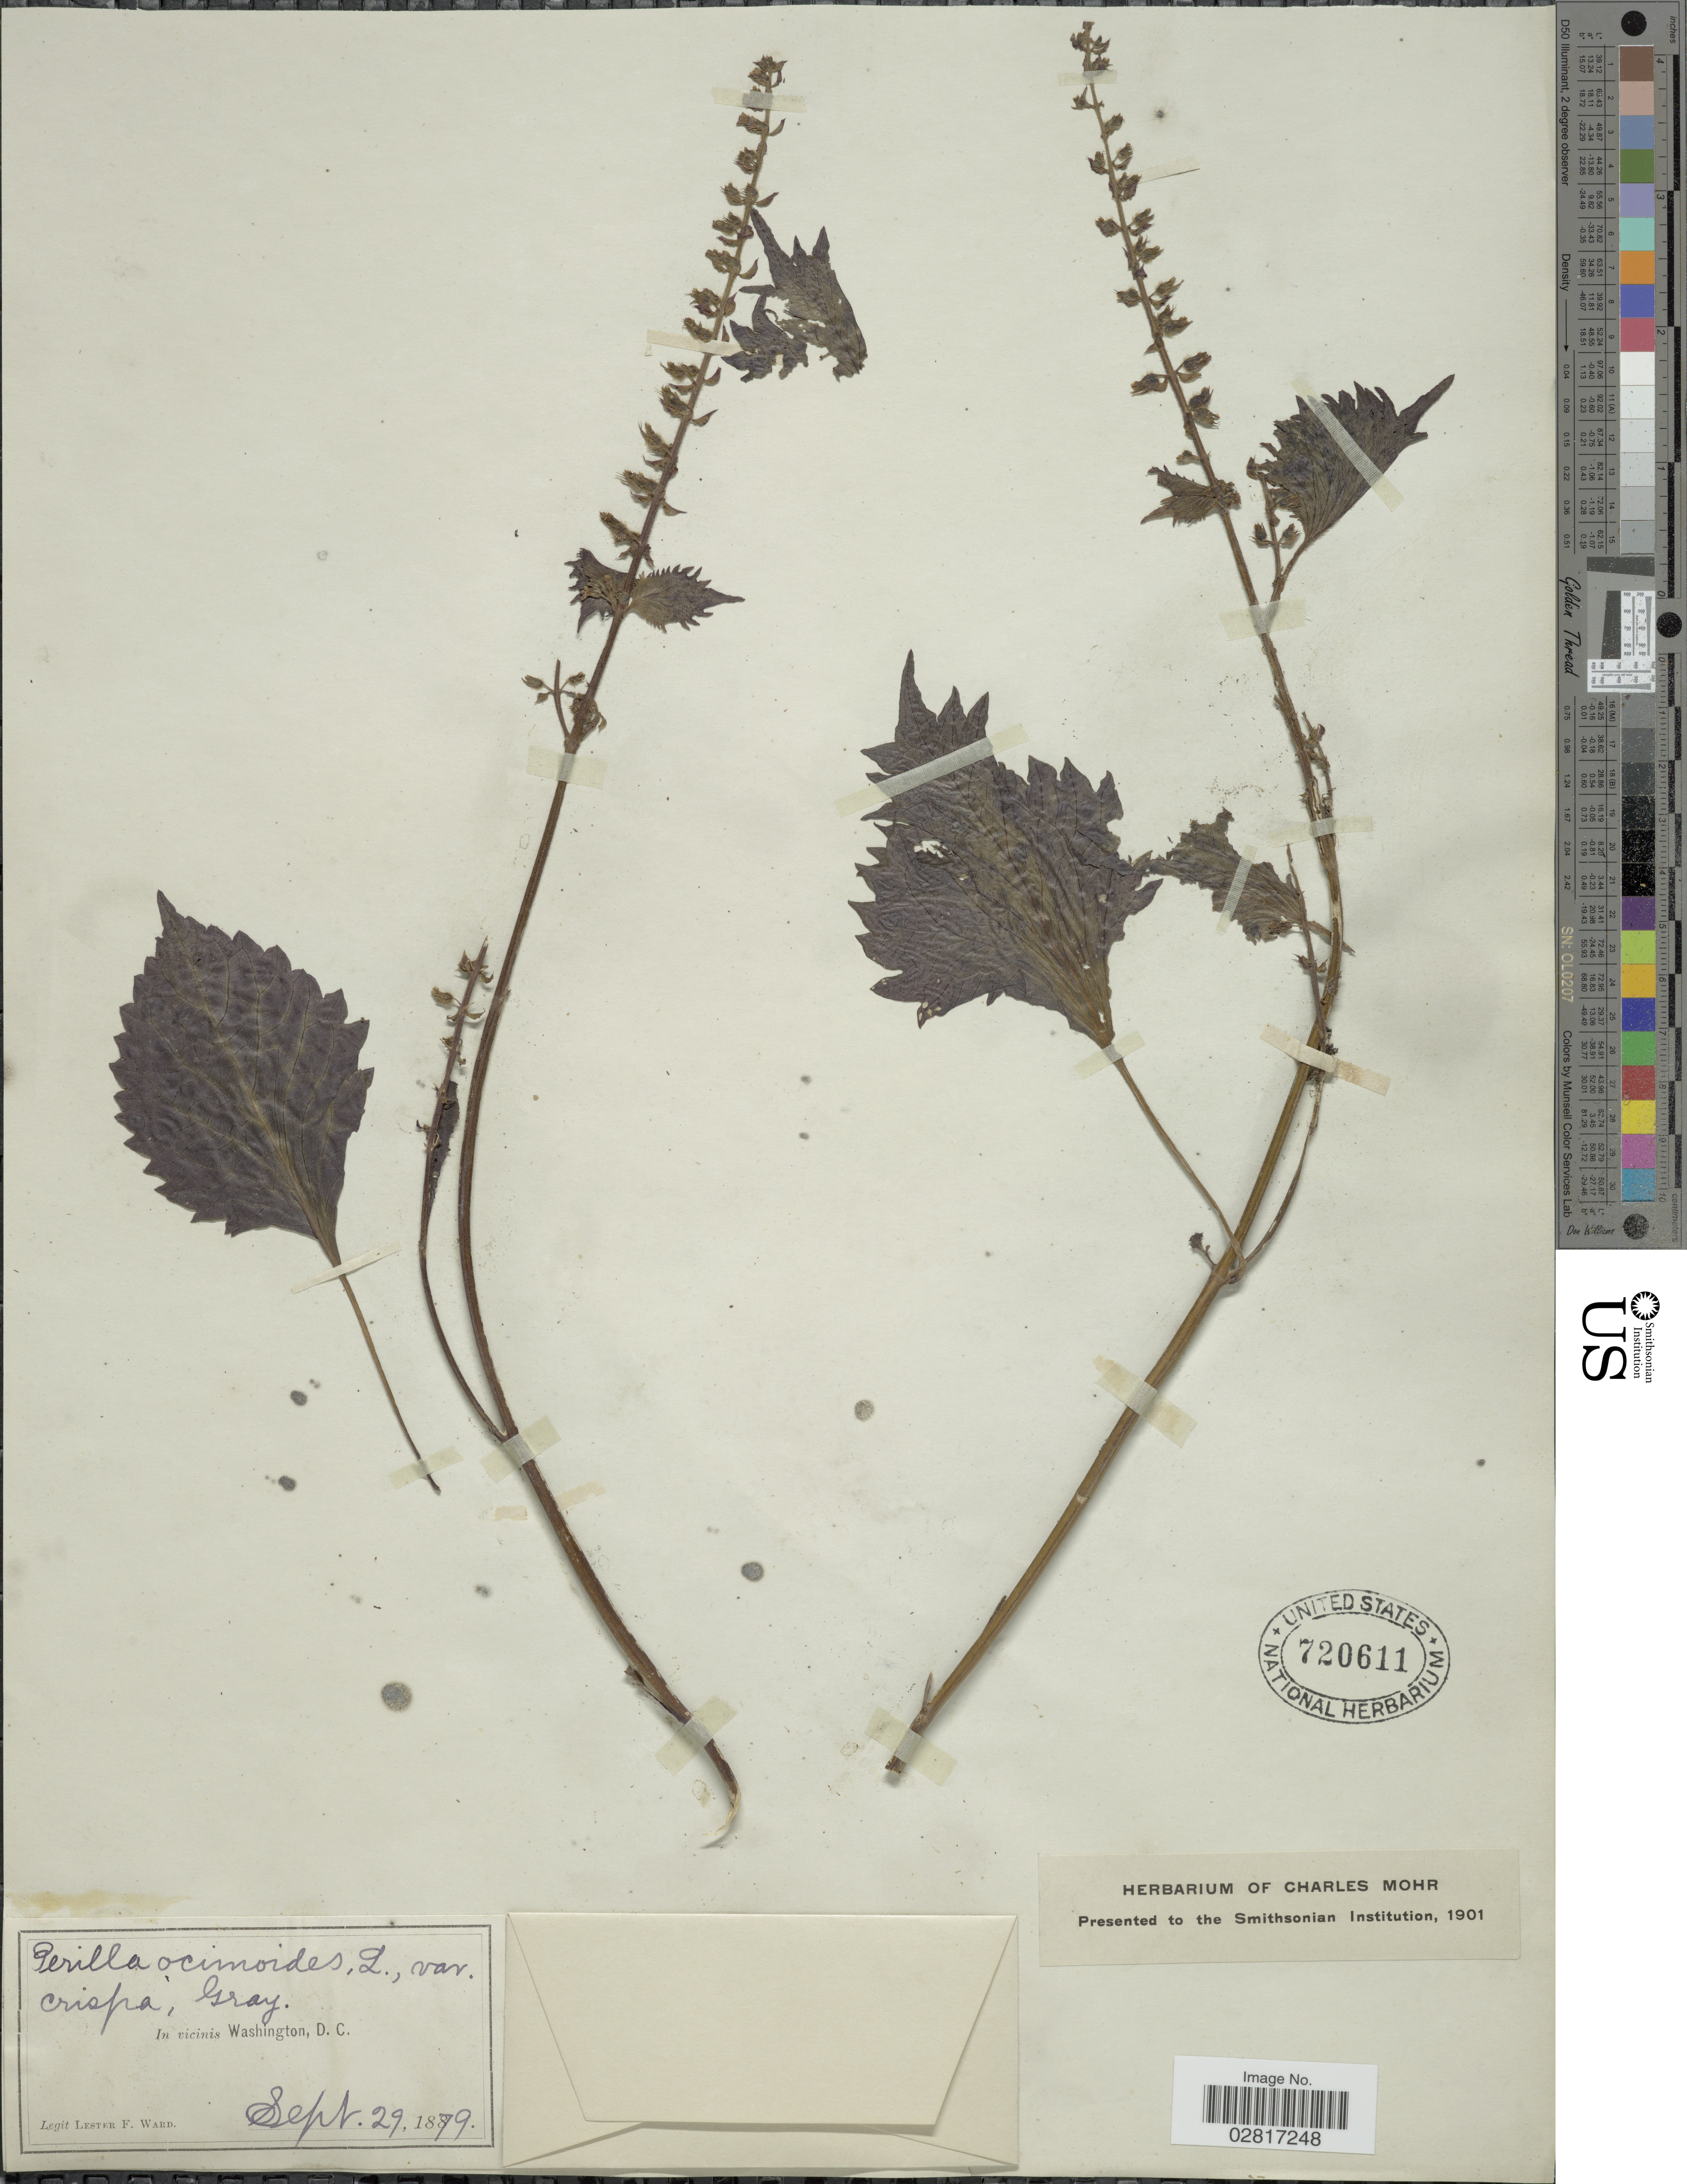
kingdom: Plantae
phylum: Tracheophyta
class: Magnoliopsida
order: Lamiales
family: Lamiaceae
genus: Perilla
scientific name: Perilla frutescens var. crispa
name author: (Thunb.) H. Deane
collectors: L. F. Ward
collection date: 1879-09-29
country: United States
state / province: District of Columbia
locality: In vicinis Washington, D. C.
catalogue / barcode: US 720611